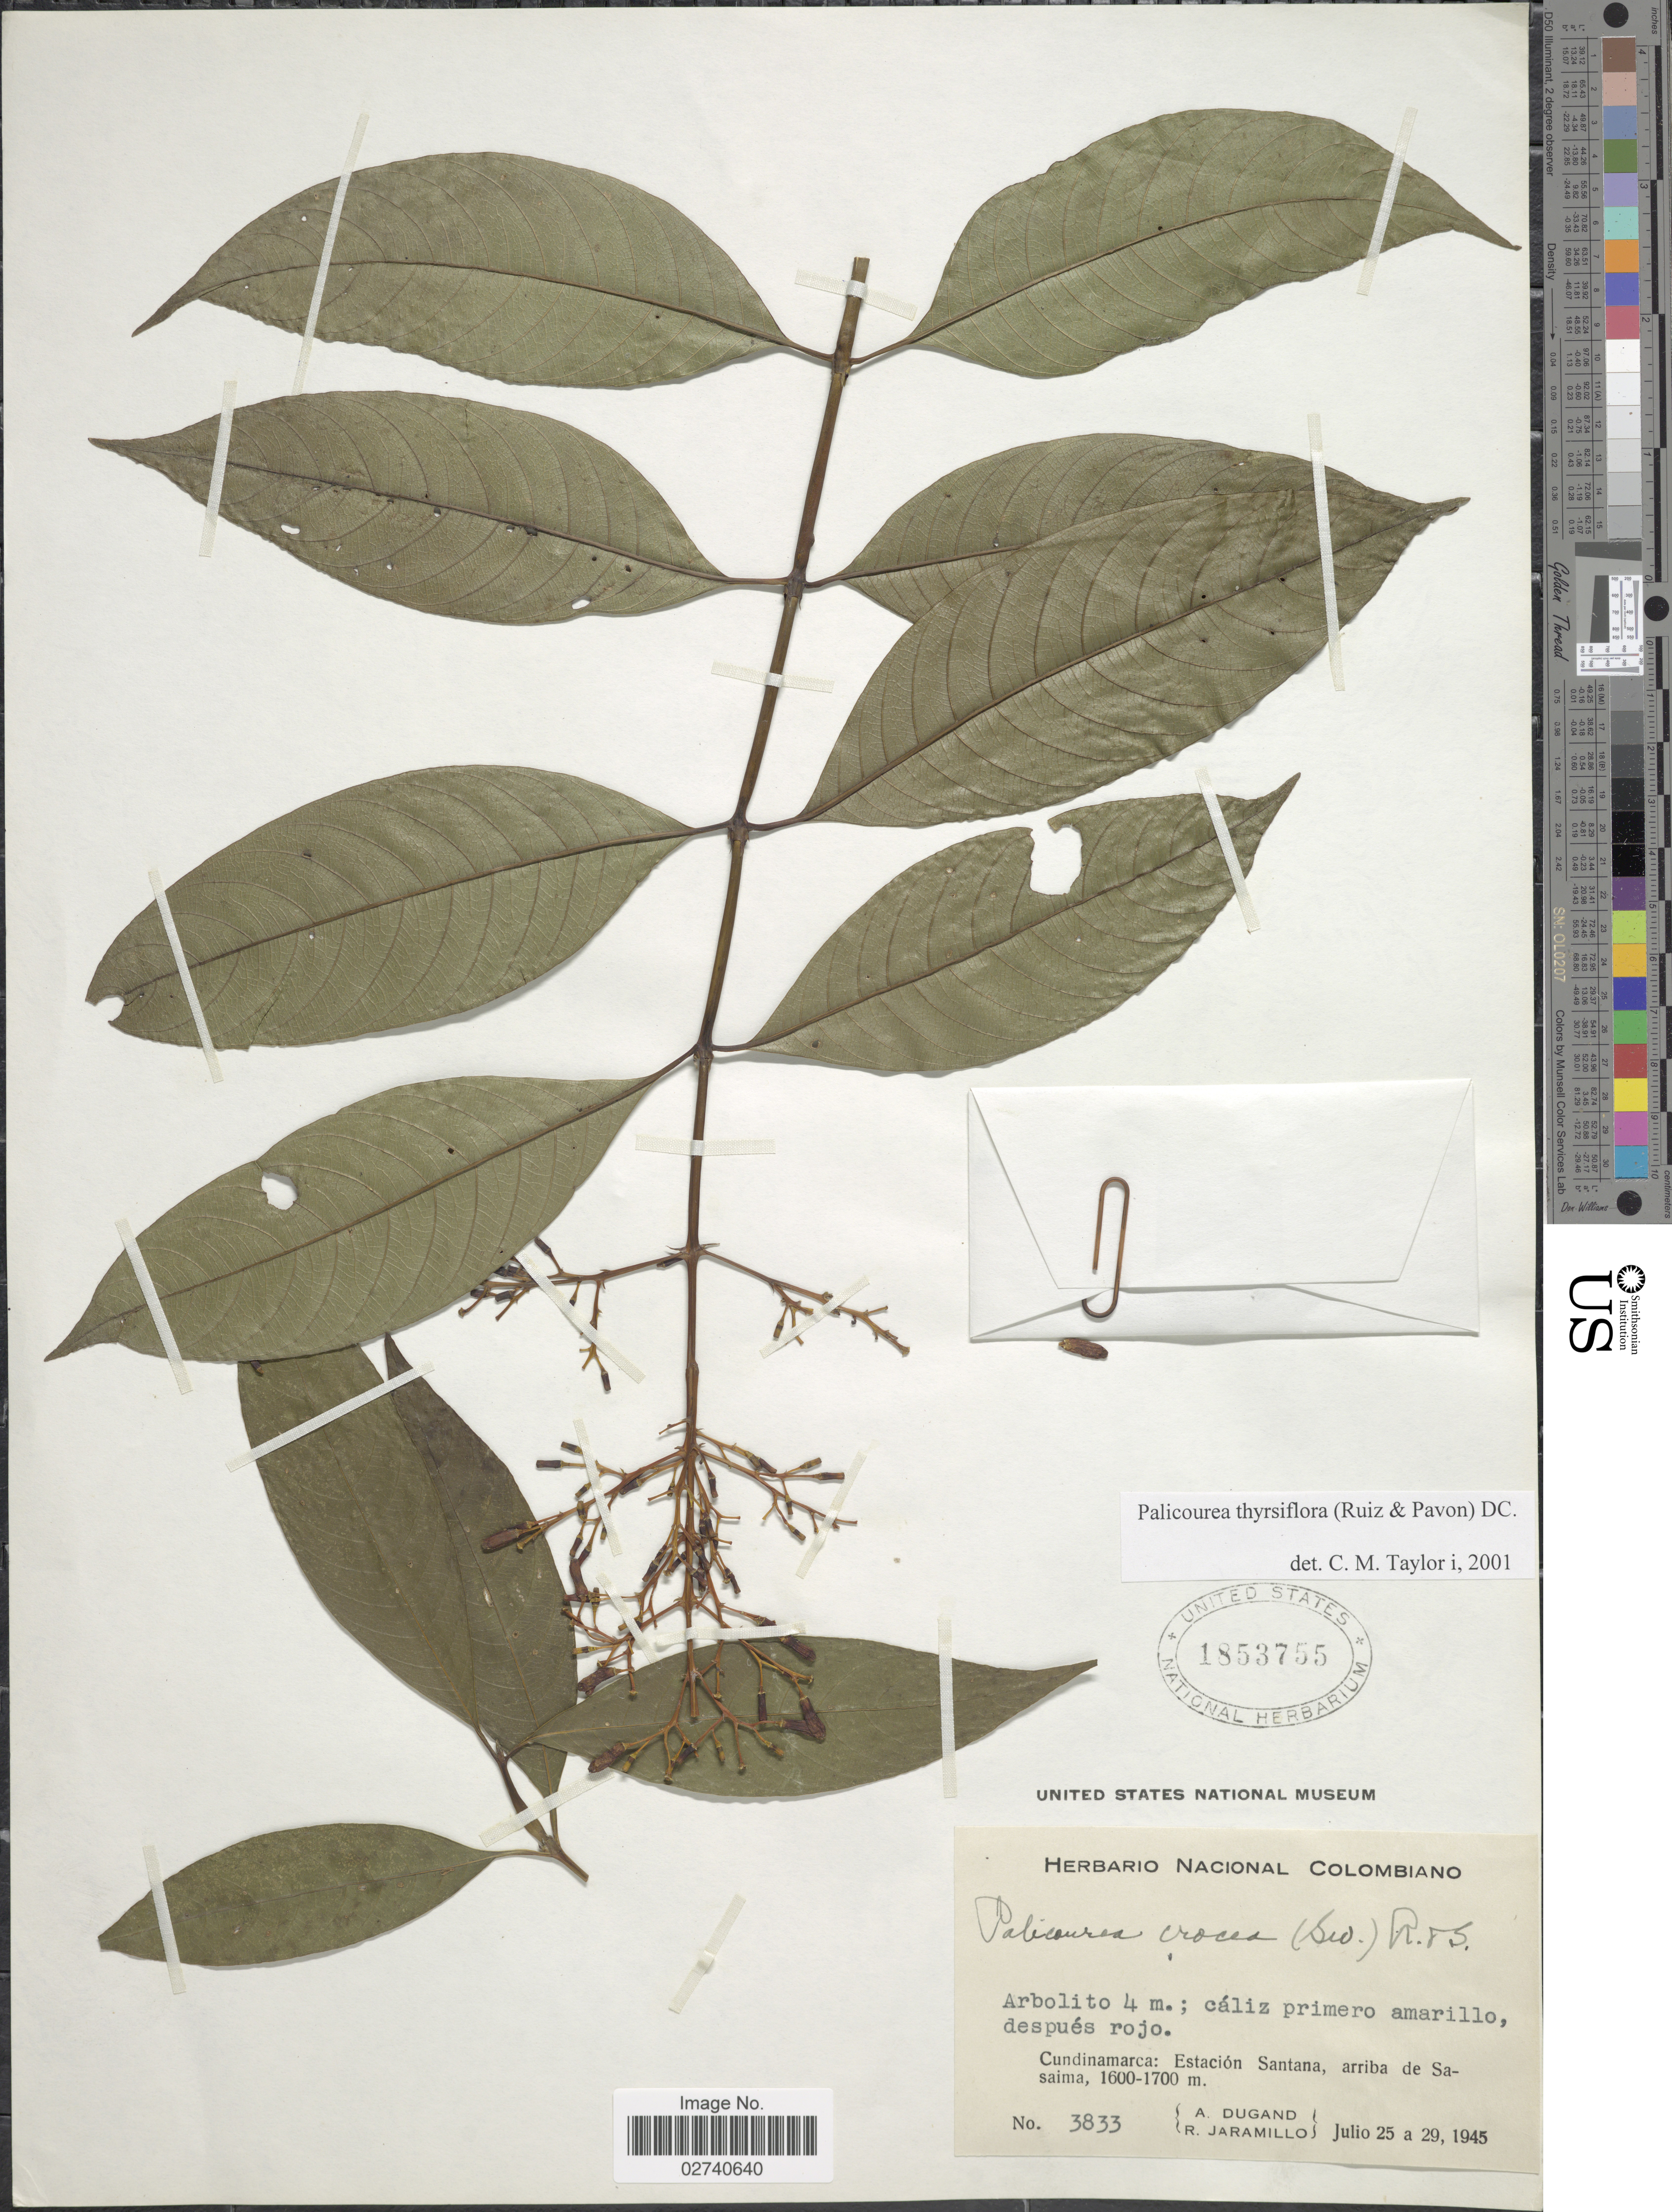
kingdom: Plantae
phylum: Tracheophyta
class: Magnoliopsida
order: Gentianales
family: Rubiaceae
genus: Palicourea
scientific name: Palicourea thyrsiflora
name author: (Ruiz & Pav.) DC.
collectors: A. Dugand & R. Jaramillo M.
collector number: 3833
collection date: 1945-07-25/1945-07-29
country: Colombia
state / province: Cundinamarca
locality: Estacion Santana, arriba de Sasaima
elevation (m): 1600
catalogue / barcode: US 1853755